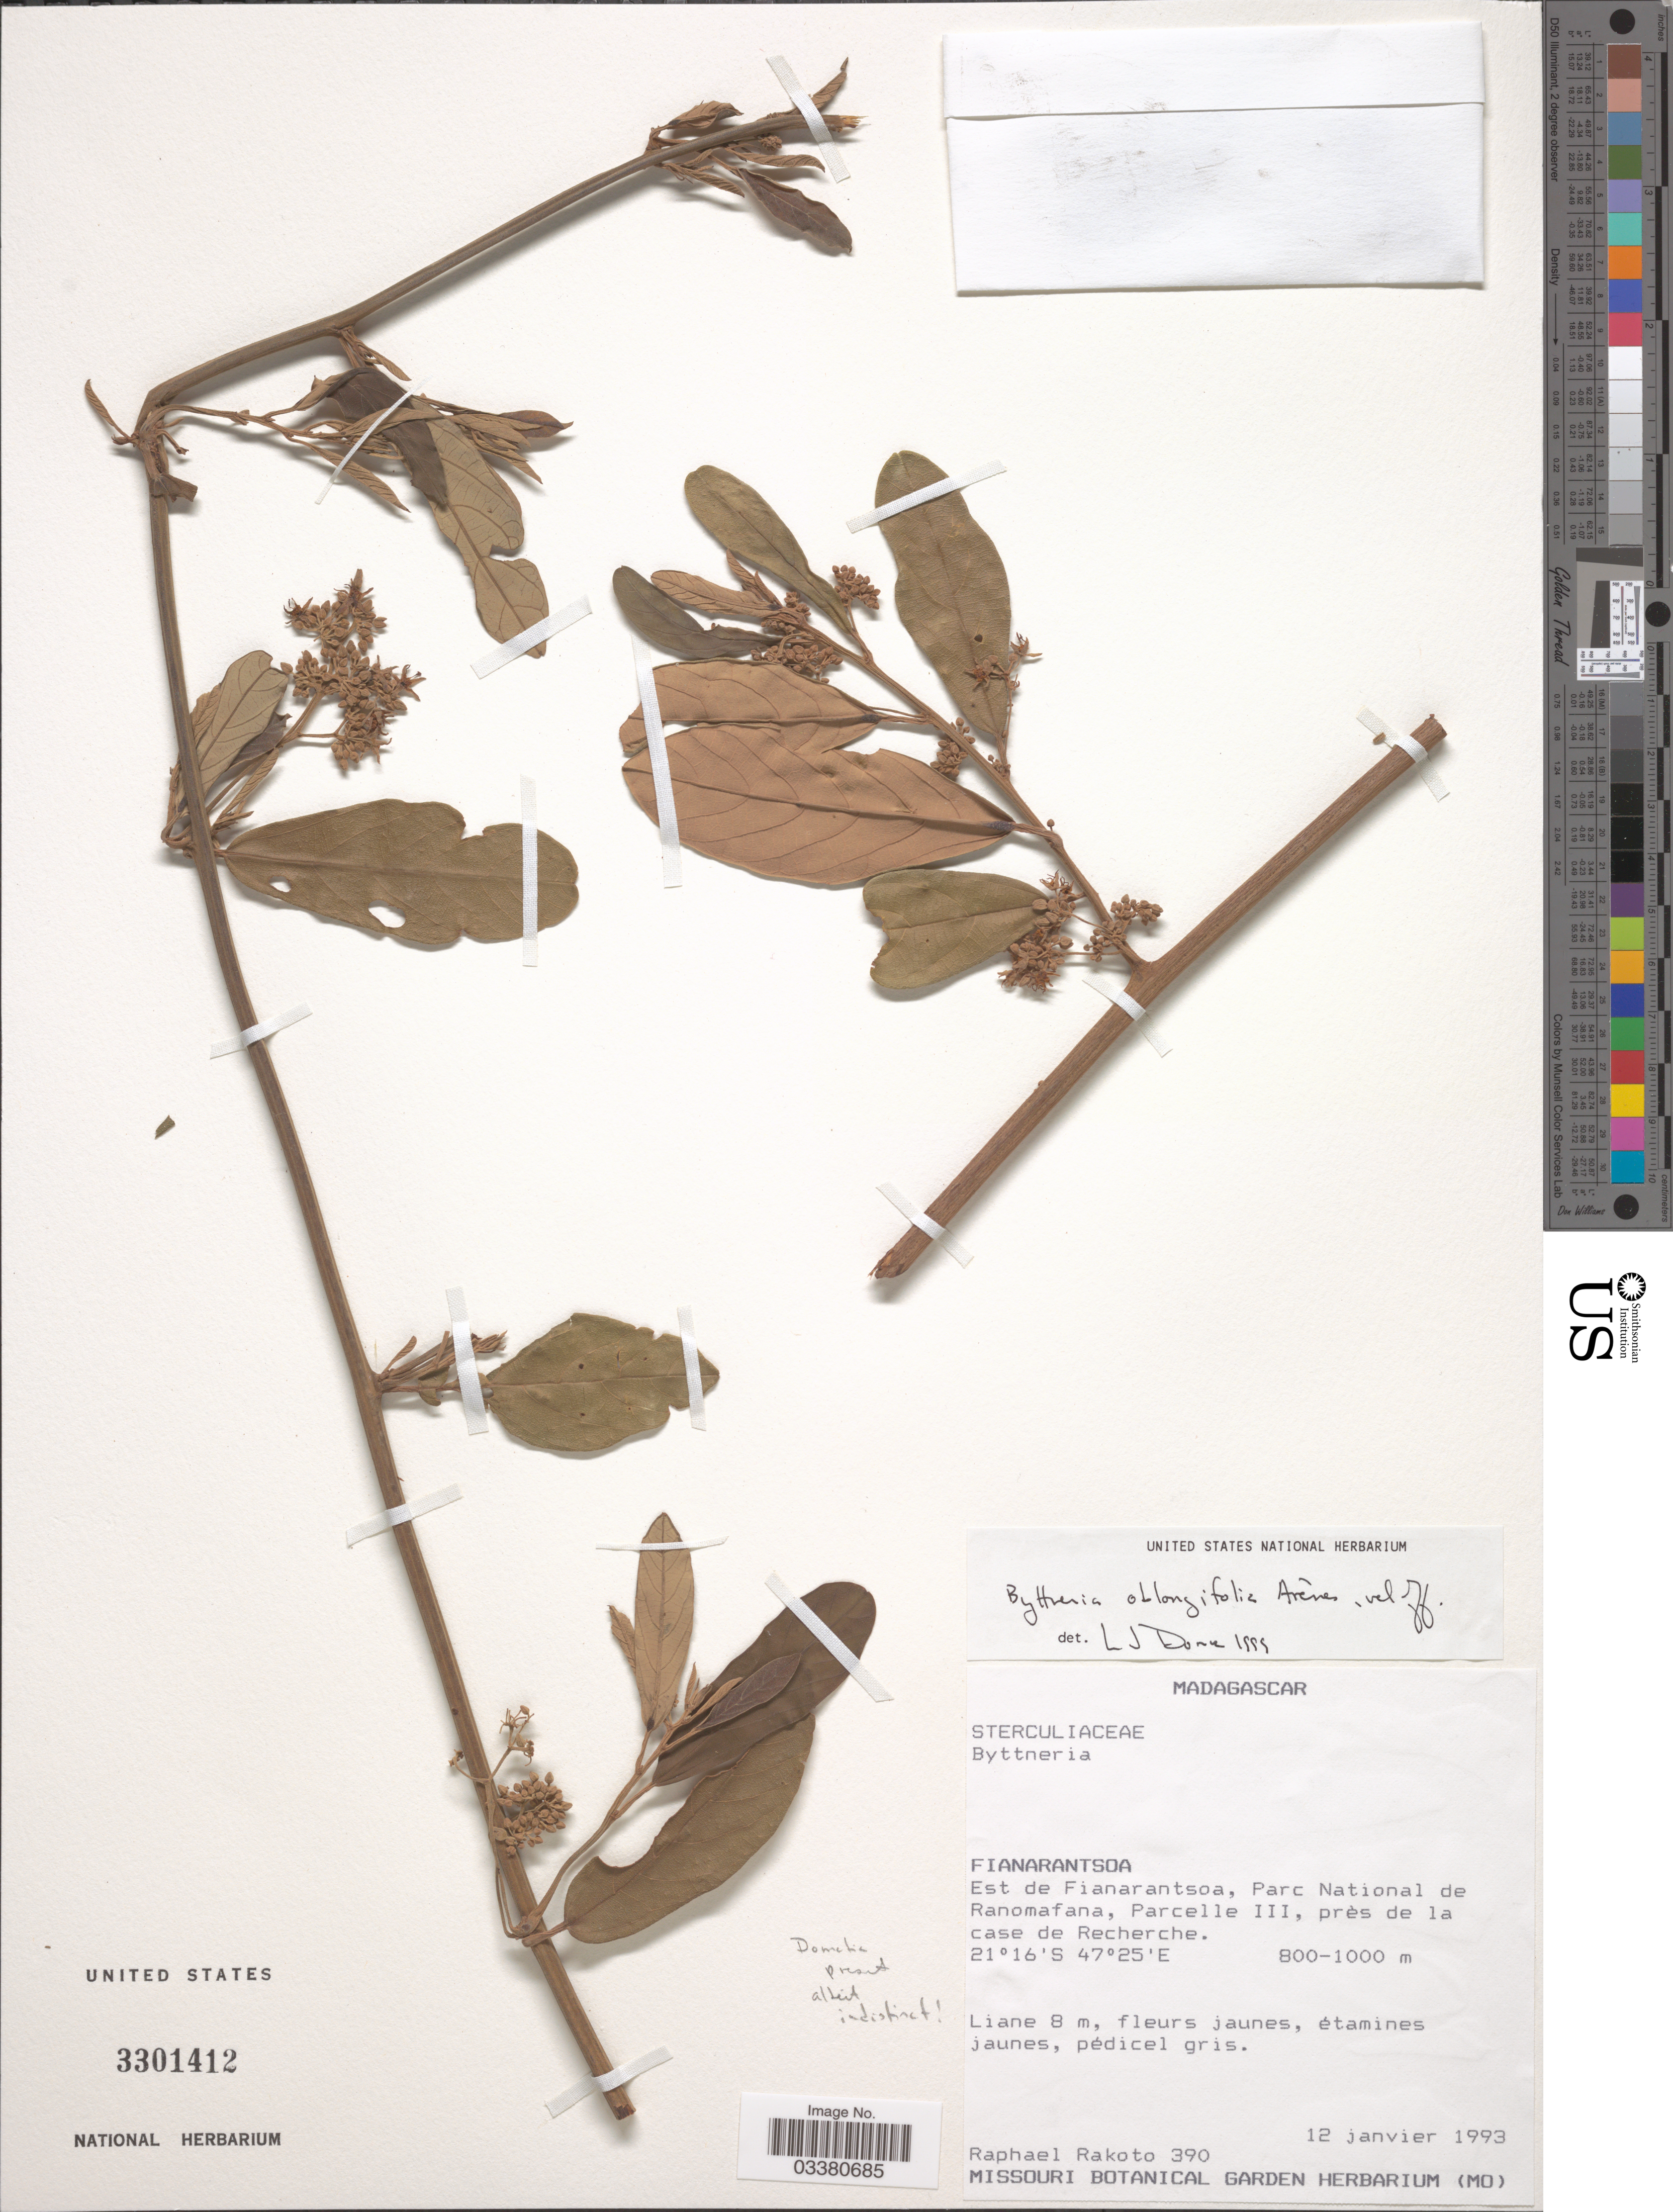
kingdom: Plantae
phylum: Tracheophyta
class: Magnoliopsida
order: Malvales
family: Malvaceae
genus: Byttneria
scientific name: Byttneria oblongifolia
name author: Arènes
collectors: R. Rakoto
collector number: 390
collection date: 1993-01-12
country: Madagascar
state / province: Vatovavy Fitovinany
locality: Est de Fianarantsoa, Parc National de Ranomafana, Parcelle III, près de la case de Recherche.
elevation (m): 800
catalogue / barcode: US 3301412